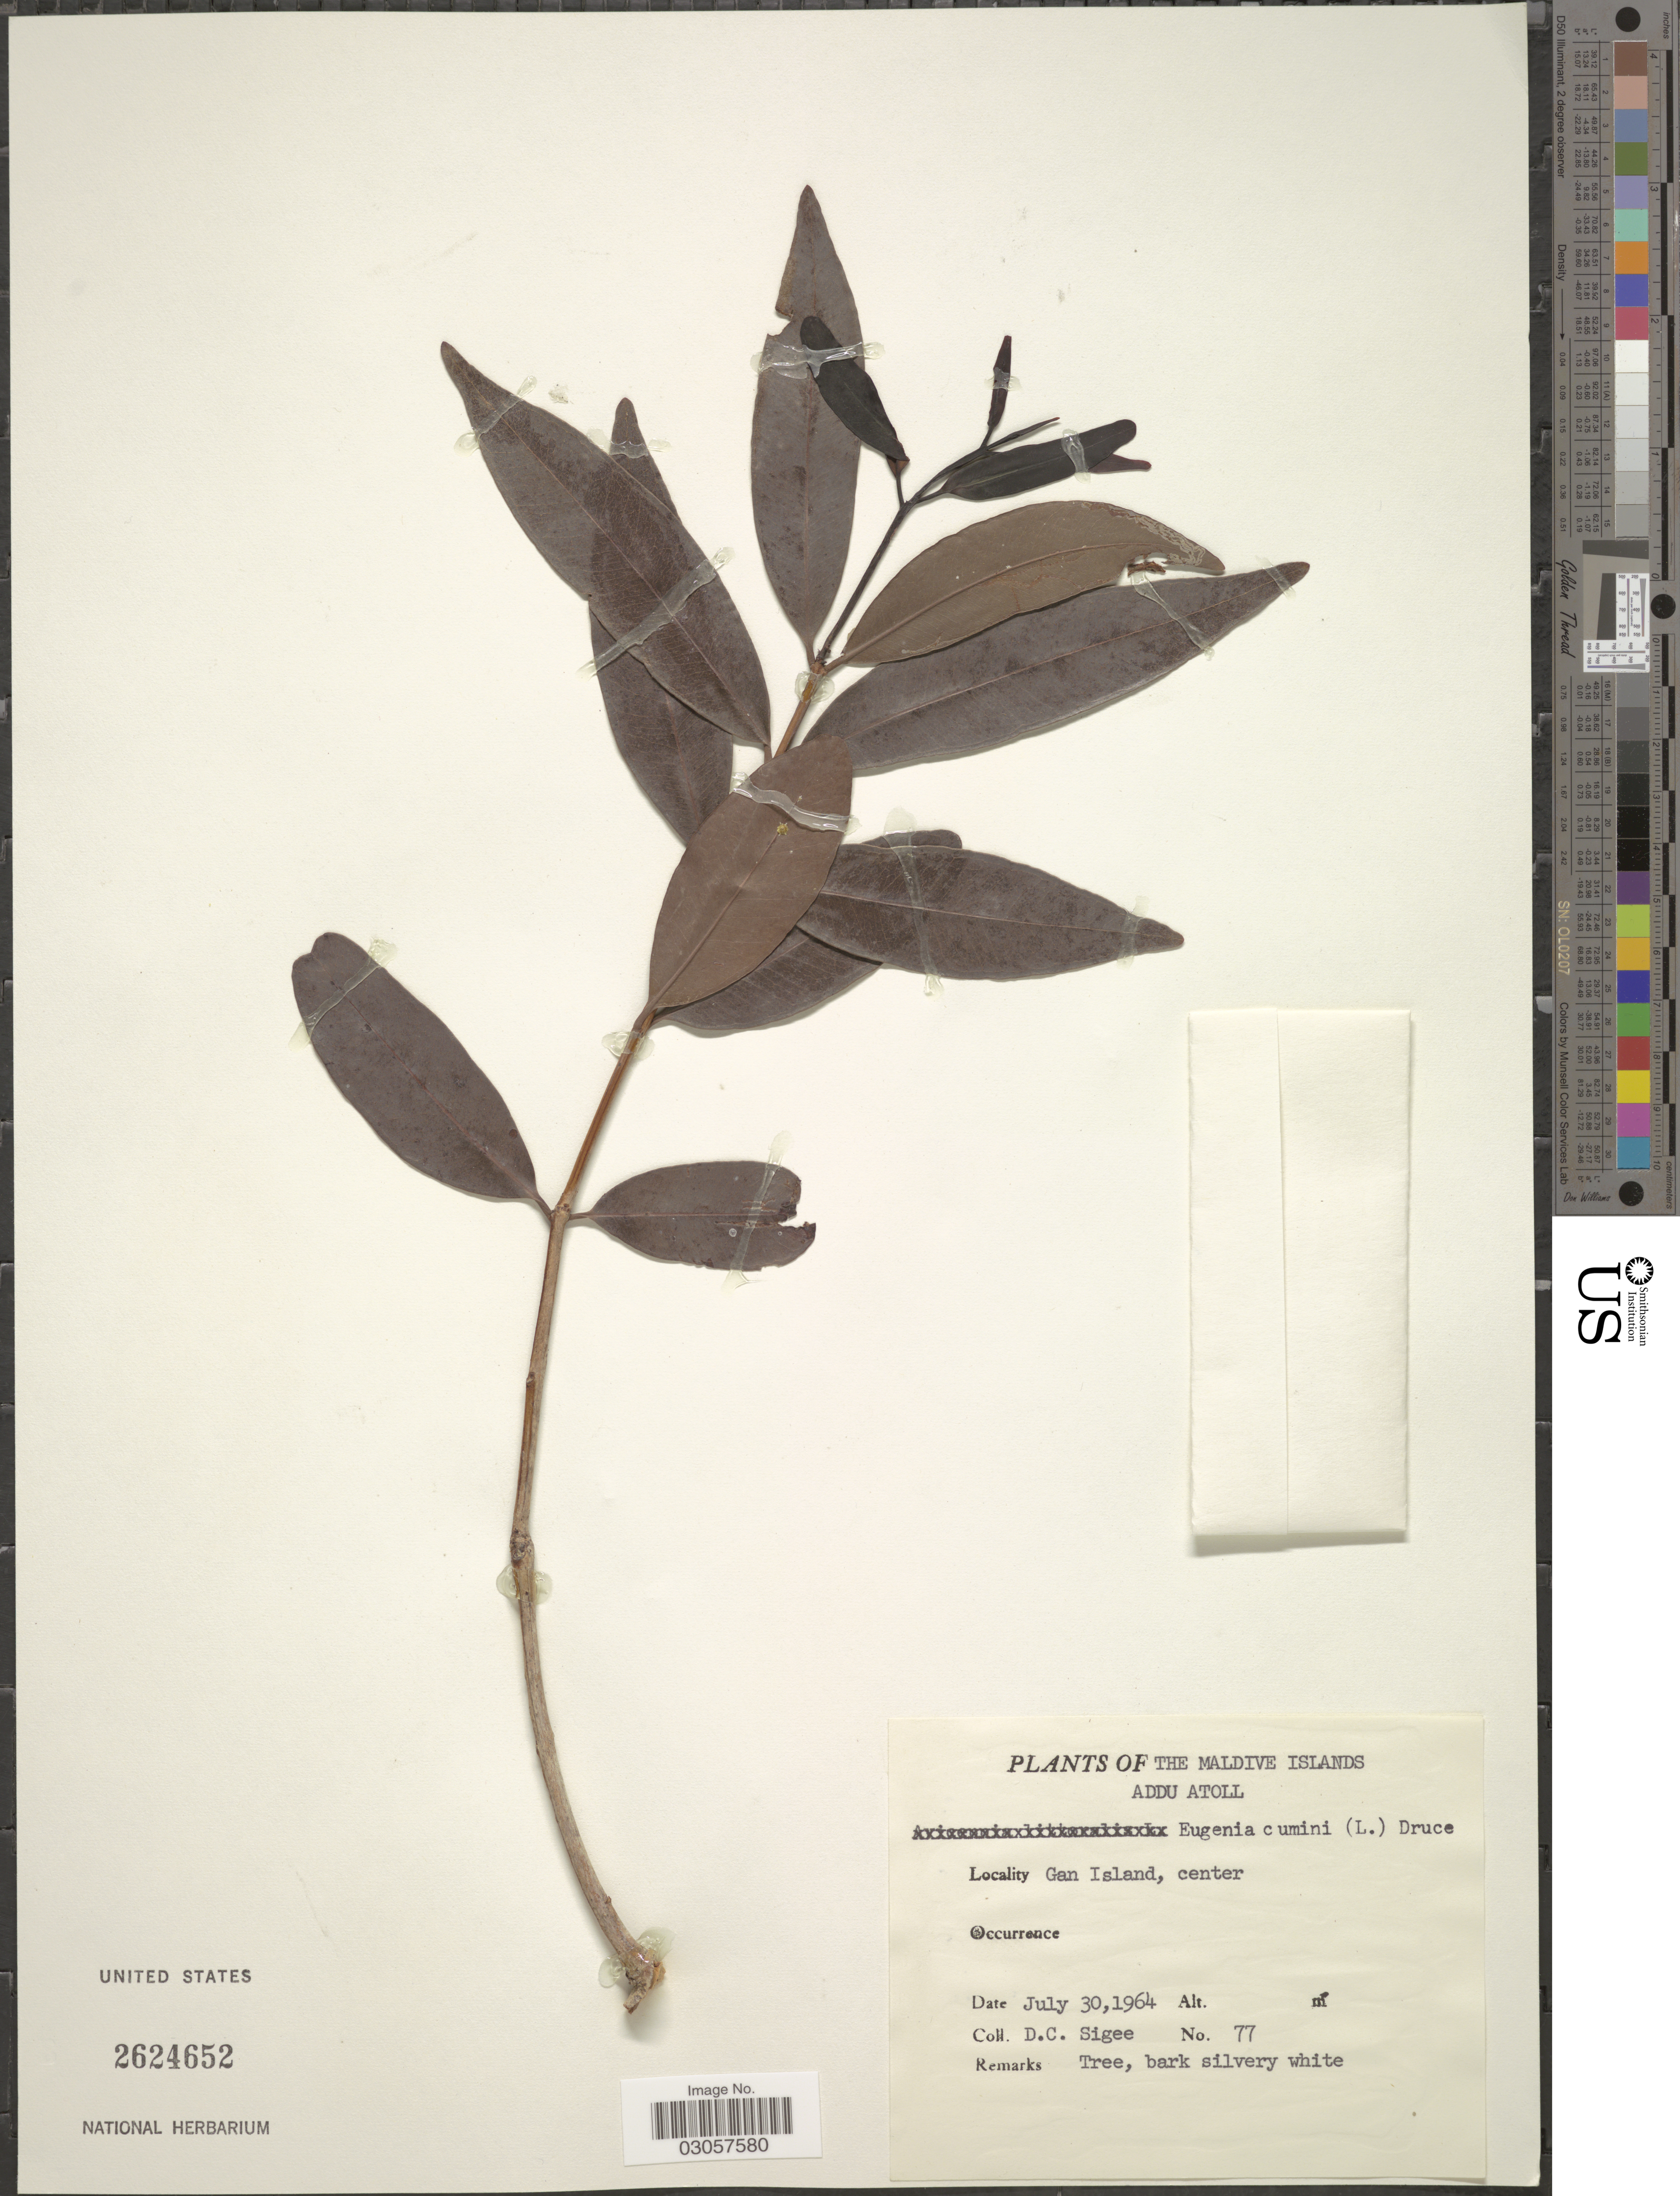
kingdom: Plantae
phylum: Tracheophyta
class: Magnoliopsida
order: Myrtales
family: Myrtaceae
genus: Syzygium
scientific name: Syzygium cumini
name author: (L.) Skeels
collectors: D. C. Sigee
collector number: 77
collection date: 1964-07-30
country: Maldive Islands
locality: Addu Atoll. Gan Island, center.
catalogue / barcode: US 2624652